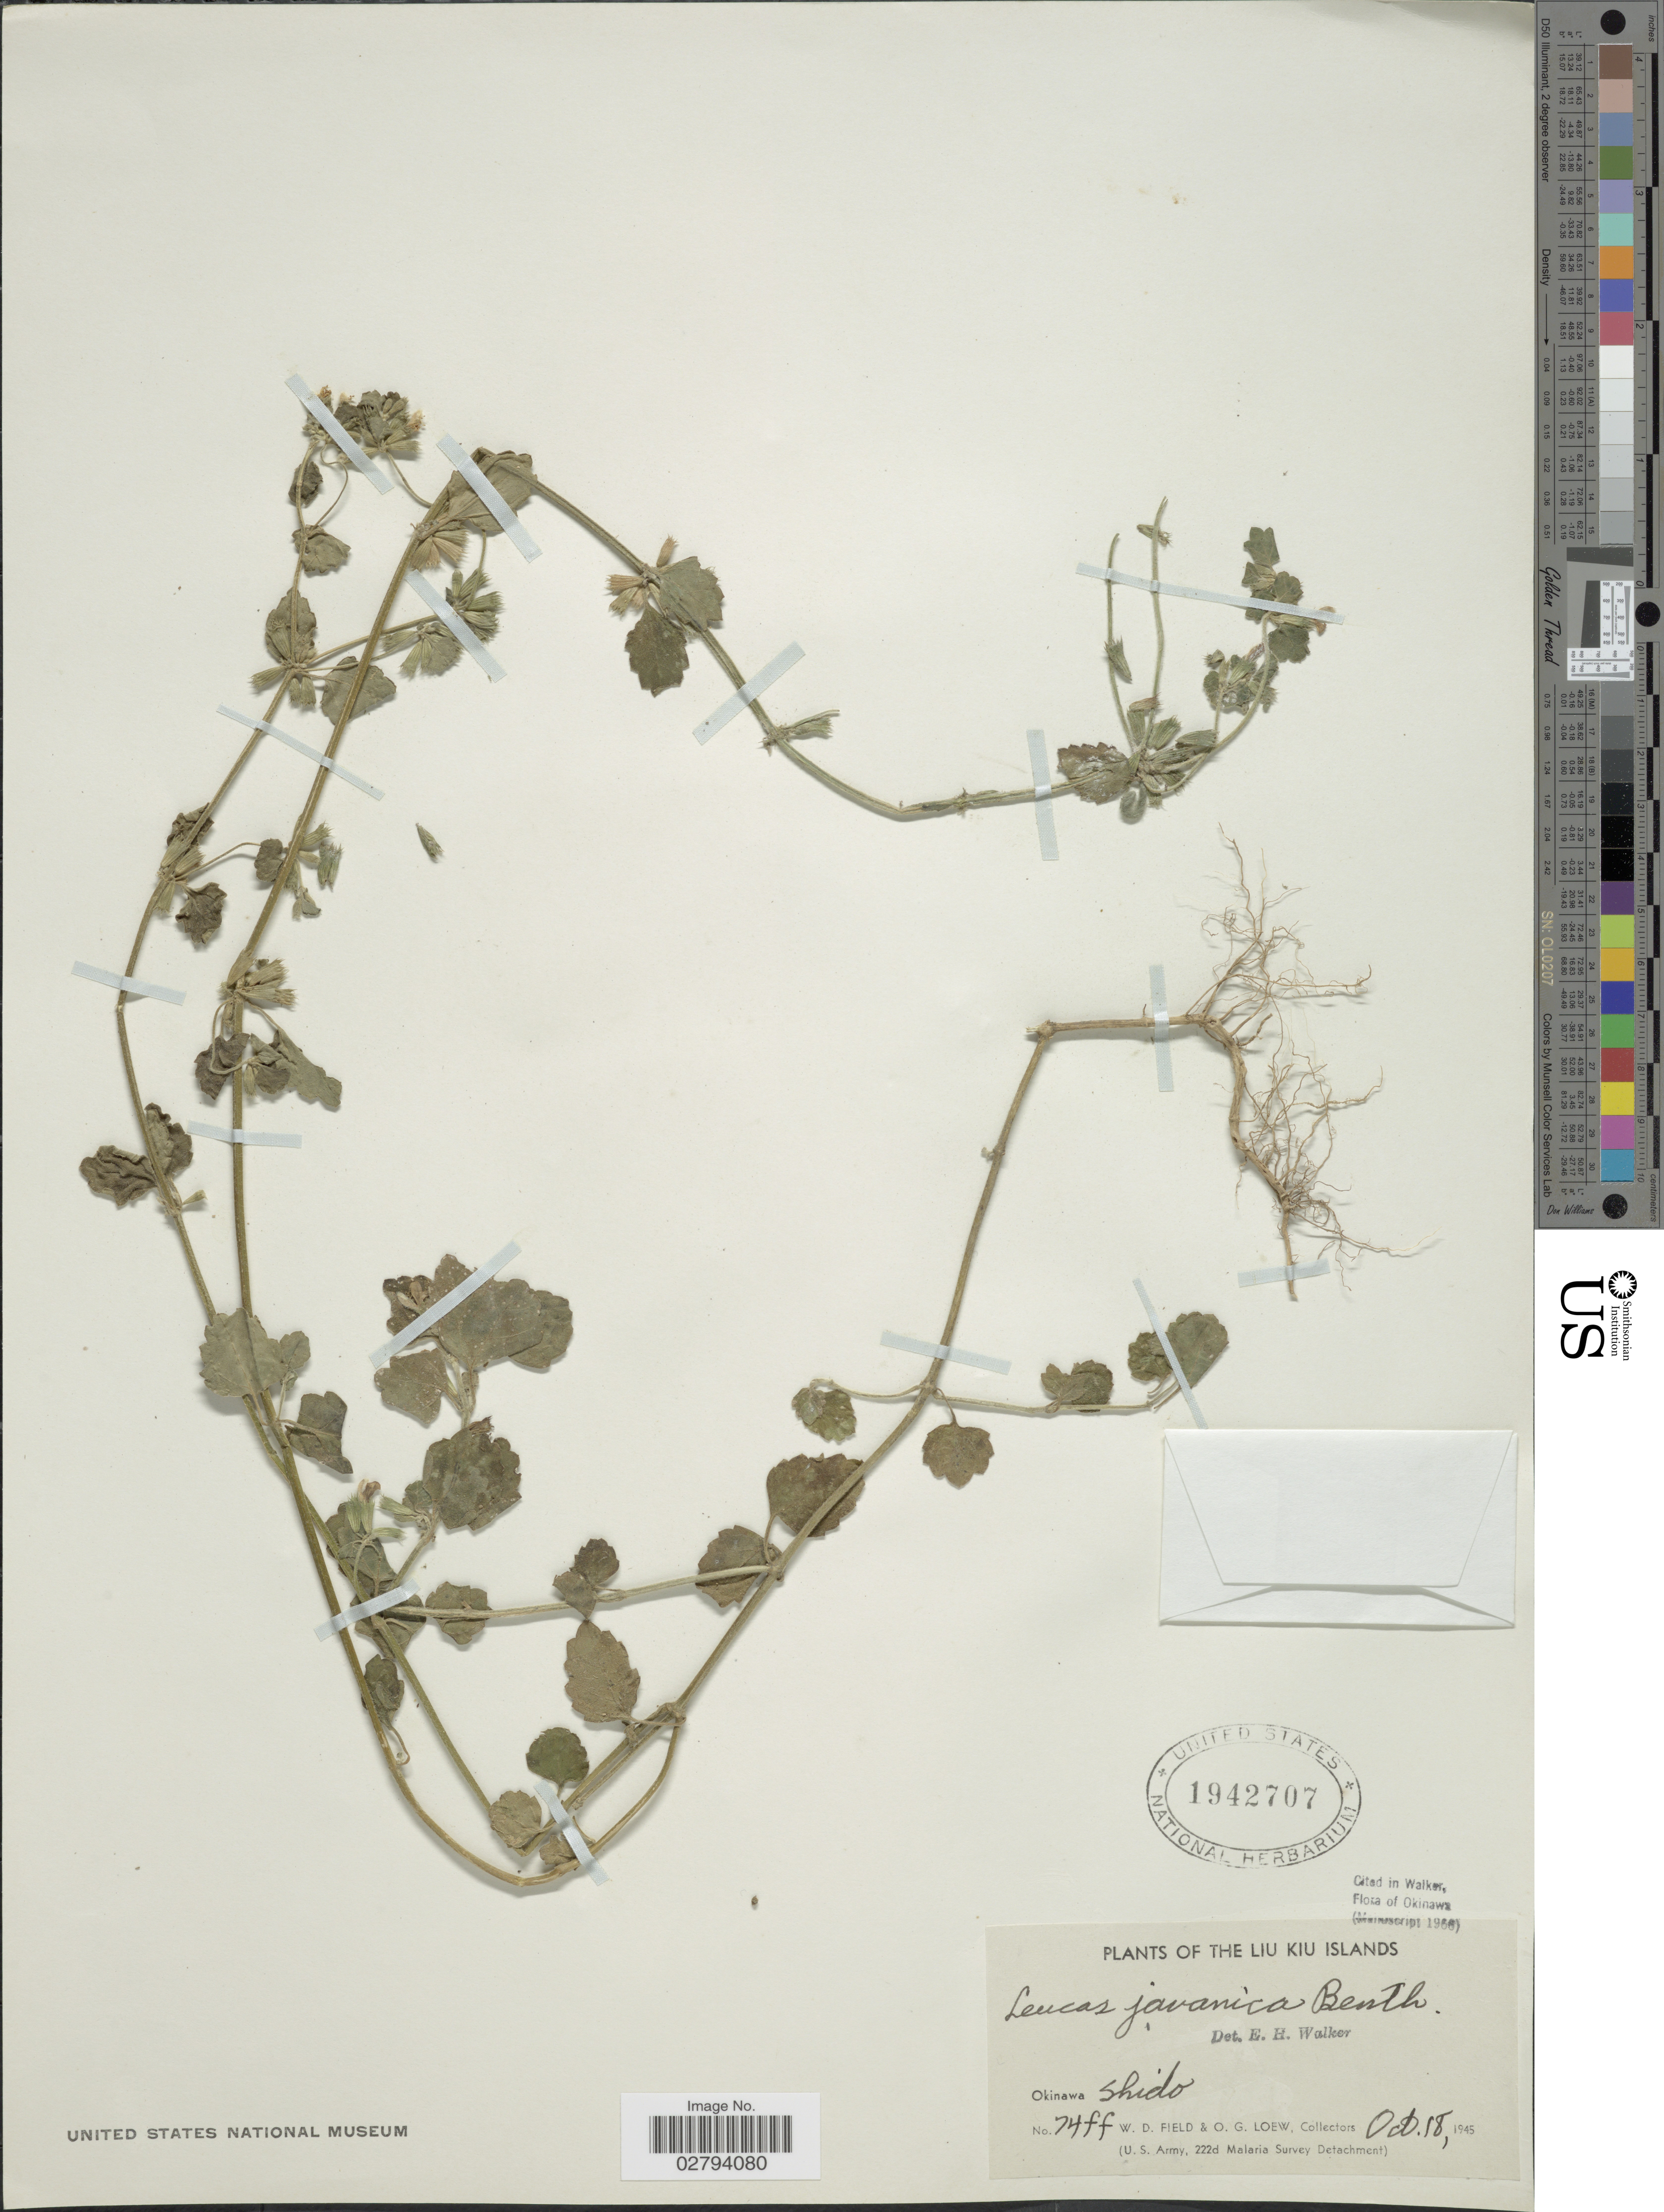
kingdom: Plantae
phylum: Tracheophyta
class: Magnoliopsida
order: Lamiales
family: Lamiaceae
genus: Leucas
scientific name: Leucas javanica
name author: Benth.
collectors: W. D. Field & O. G. Loew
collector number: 74ff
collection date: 1945-10-18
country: Japan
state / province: Okinawa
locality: The Liu Kiu Islands, Okinawa shido.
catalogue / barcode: US 1942707